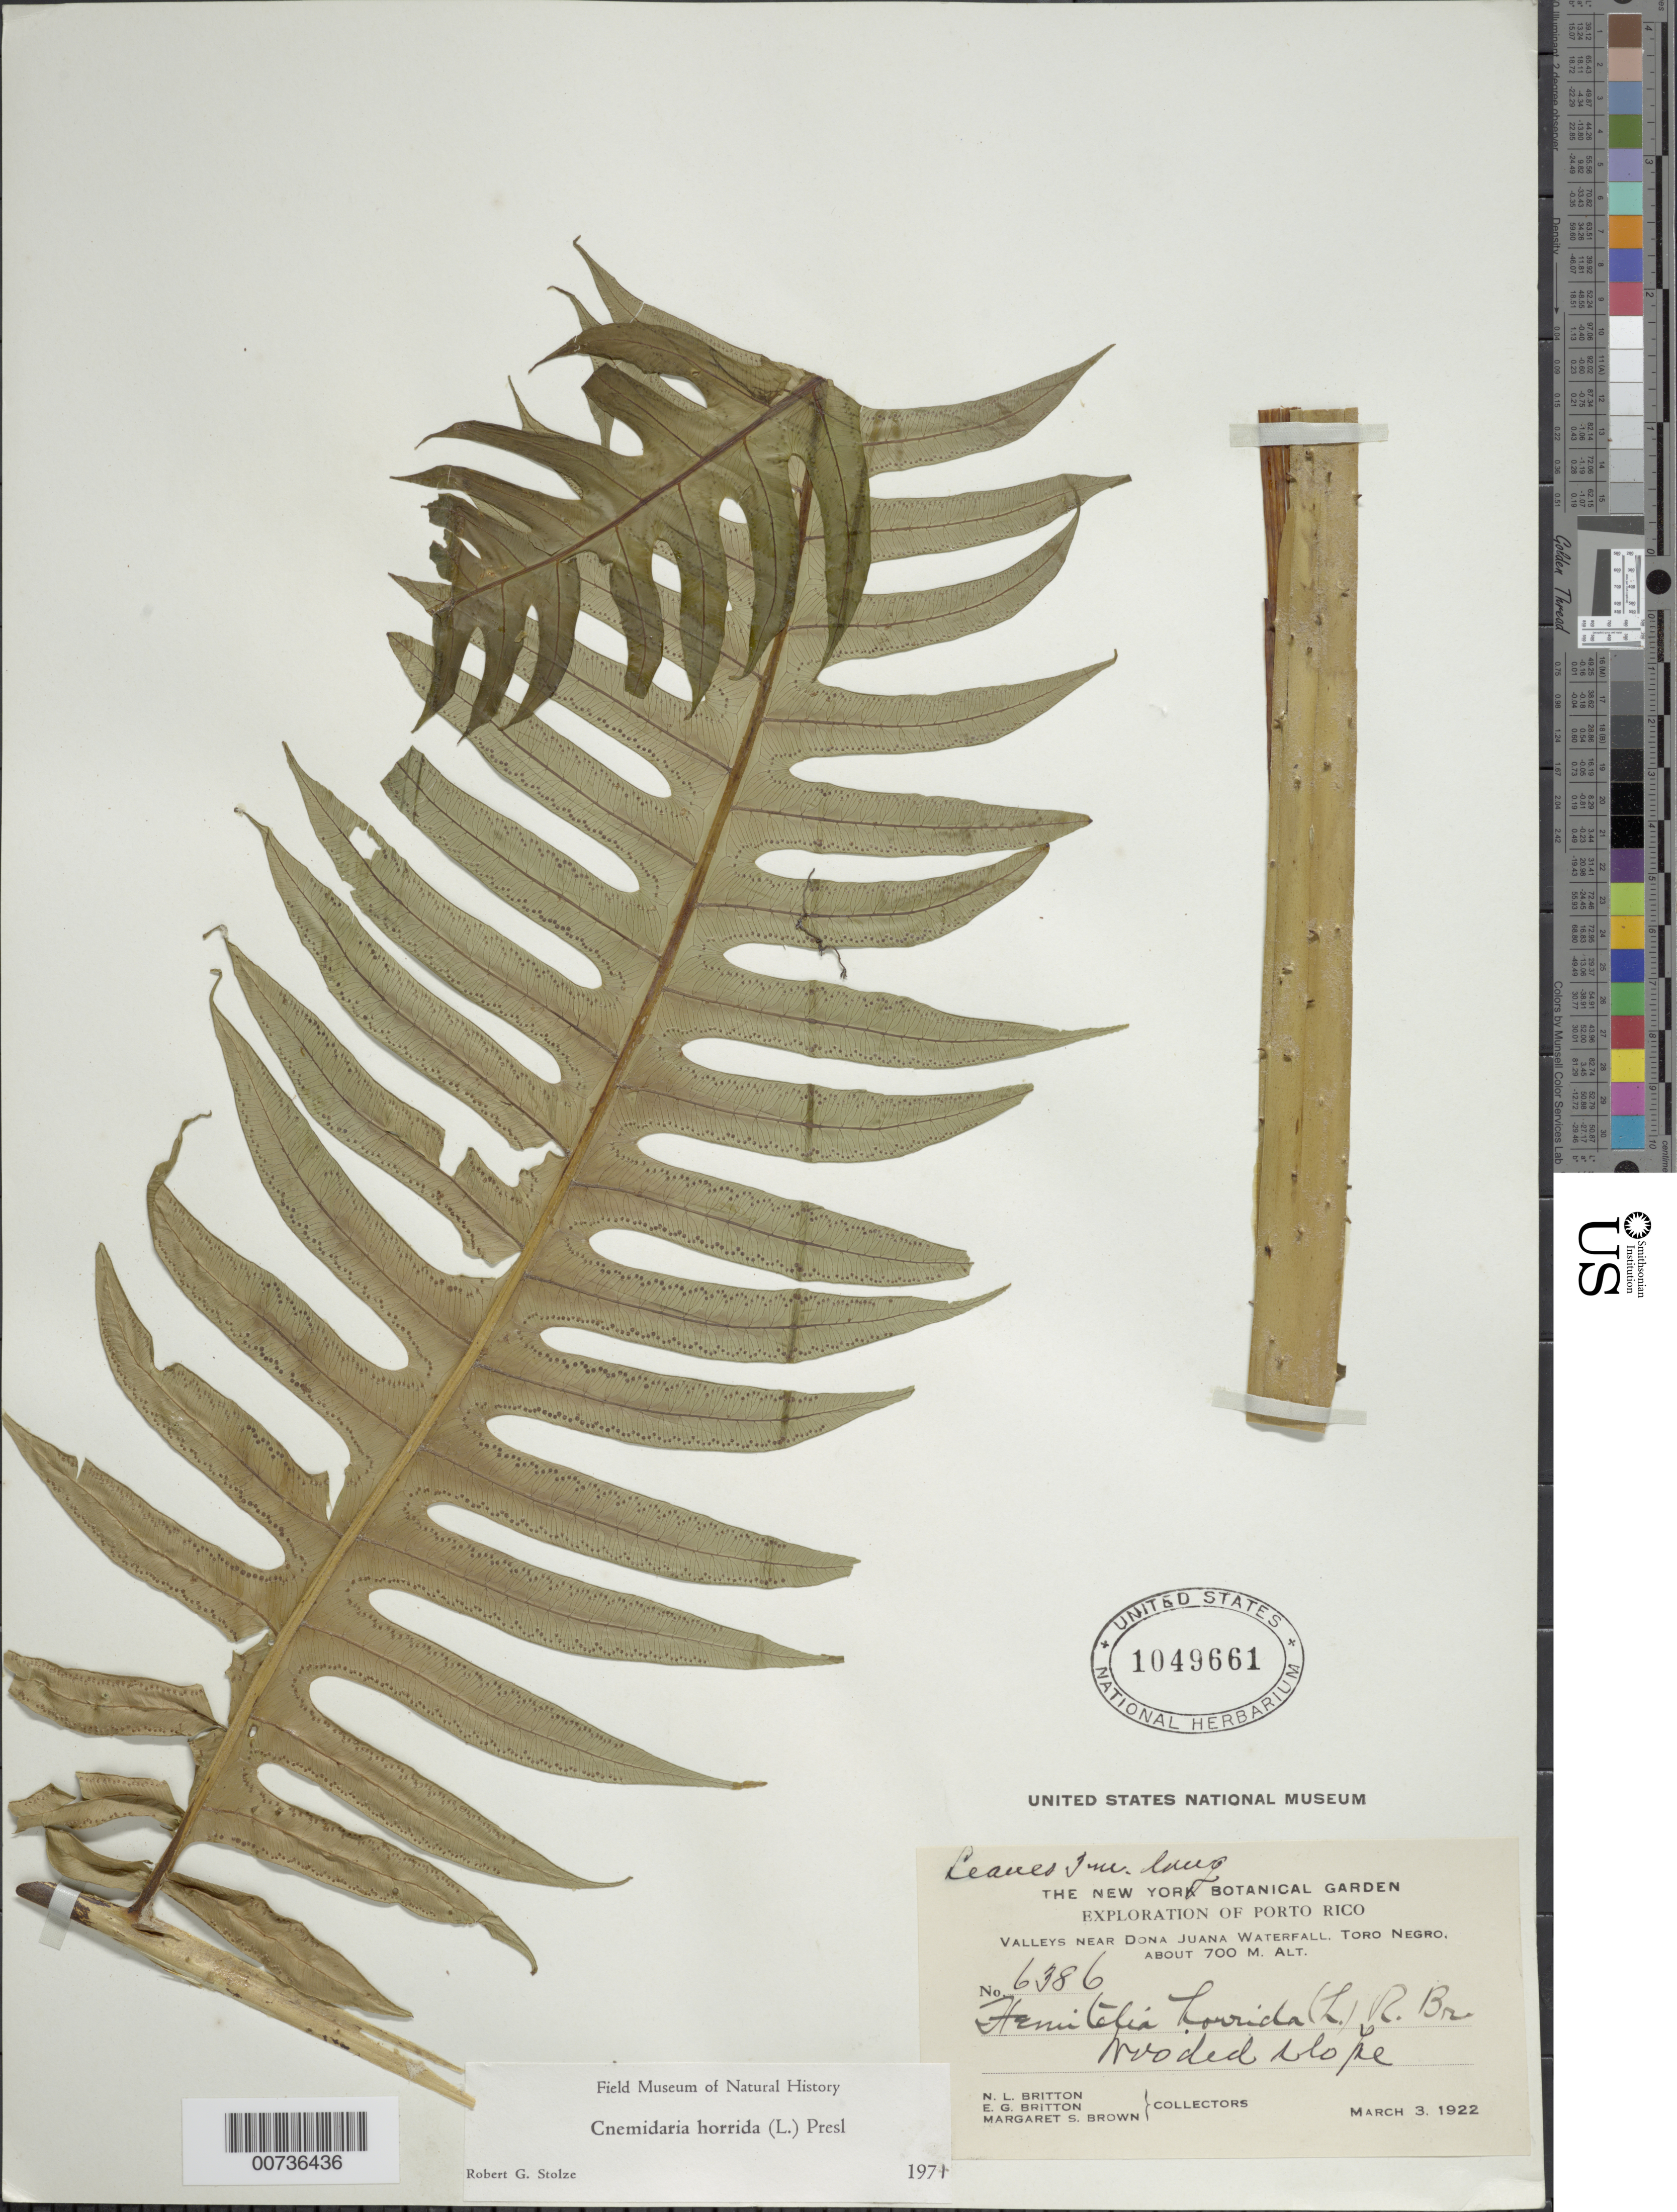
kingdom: Plantae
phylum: Tracheophyta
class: Polypodiopsida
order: Cyatheales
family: Cyatheaceae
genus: Cyathea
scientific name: Cyathea horrida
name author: (L.) Sm.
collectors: N. Britton, E. G. Britton & M. S. Brown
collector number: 6386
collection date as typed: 03 Mar 1922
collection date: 1922-03-03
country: Puerto Rico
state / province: Villalba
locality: Valleys near Doña Juana Waterfall, Toro Negro.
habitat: Wooded slope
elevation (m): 700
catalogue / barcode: US 1049661